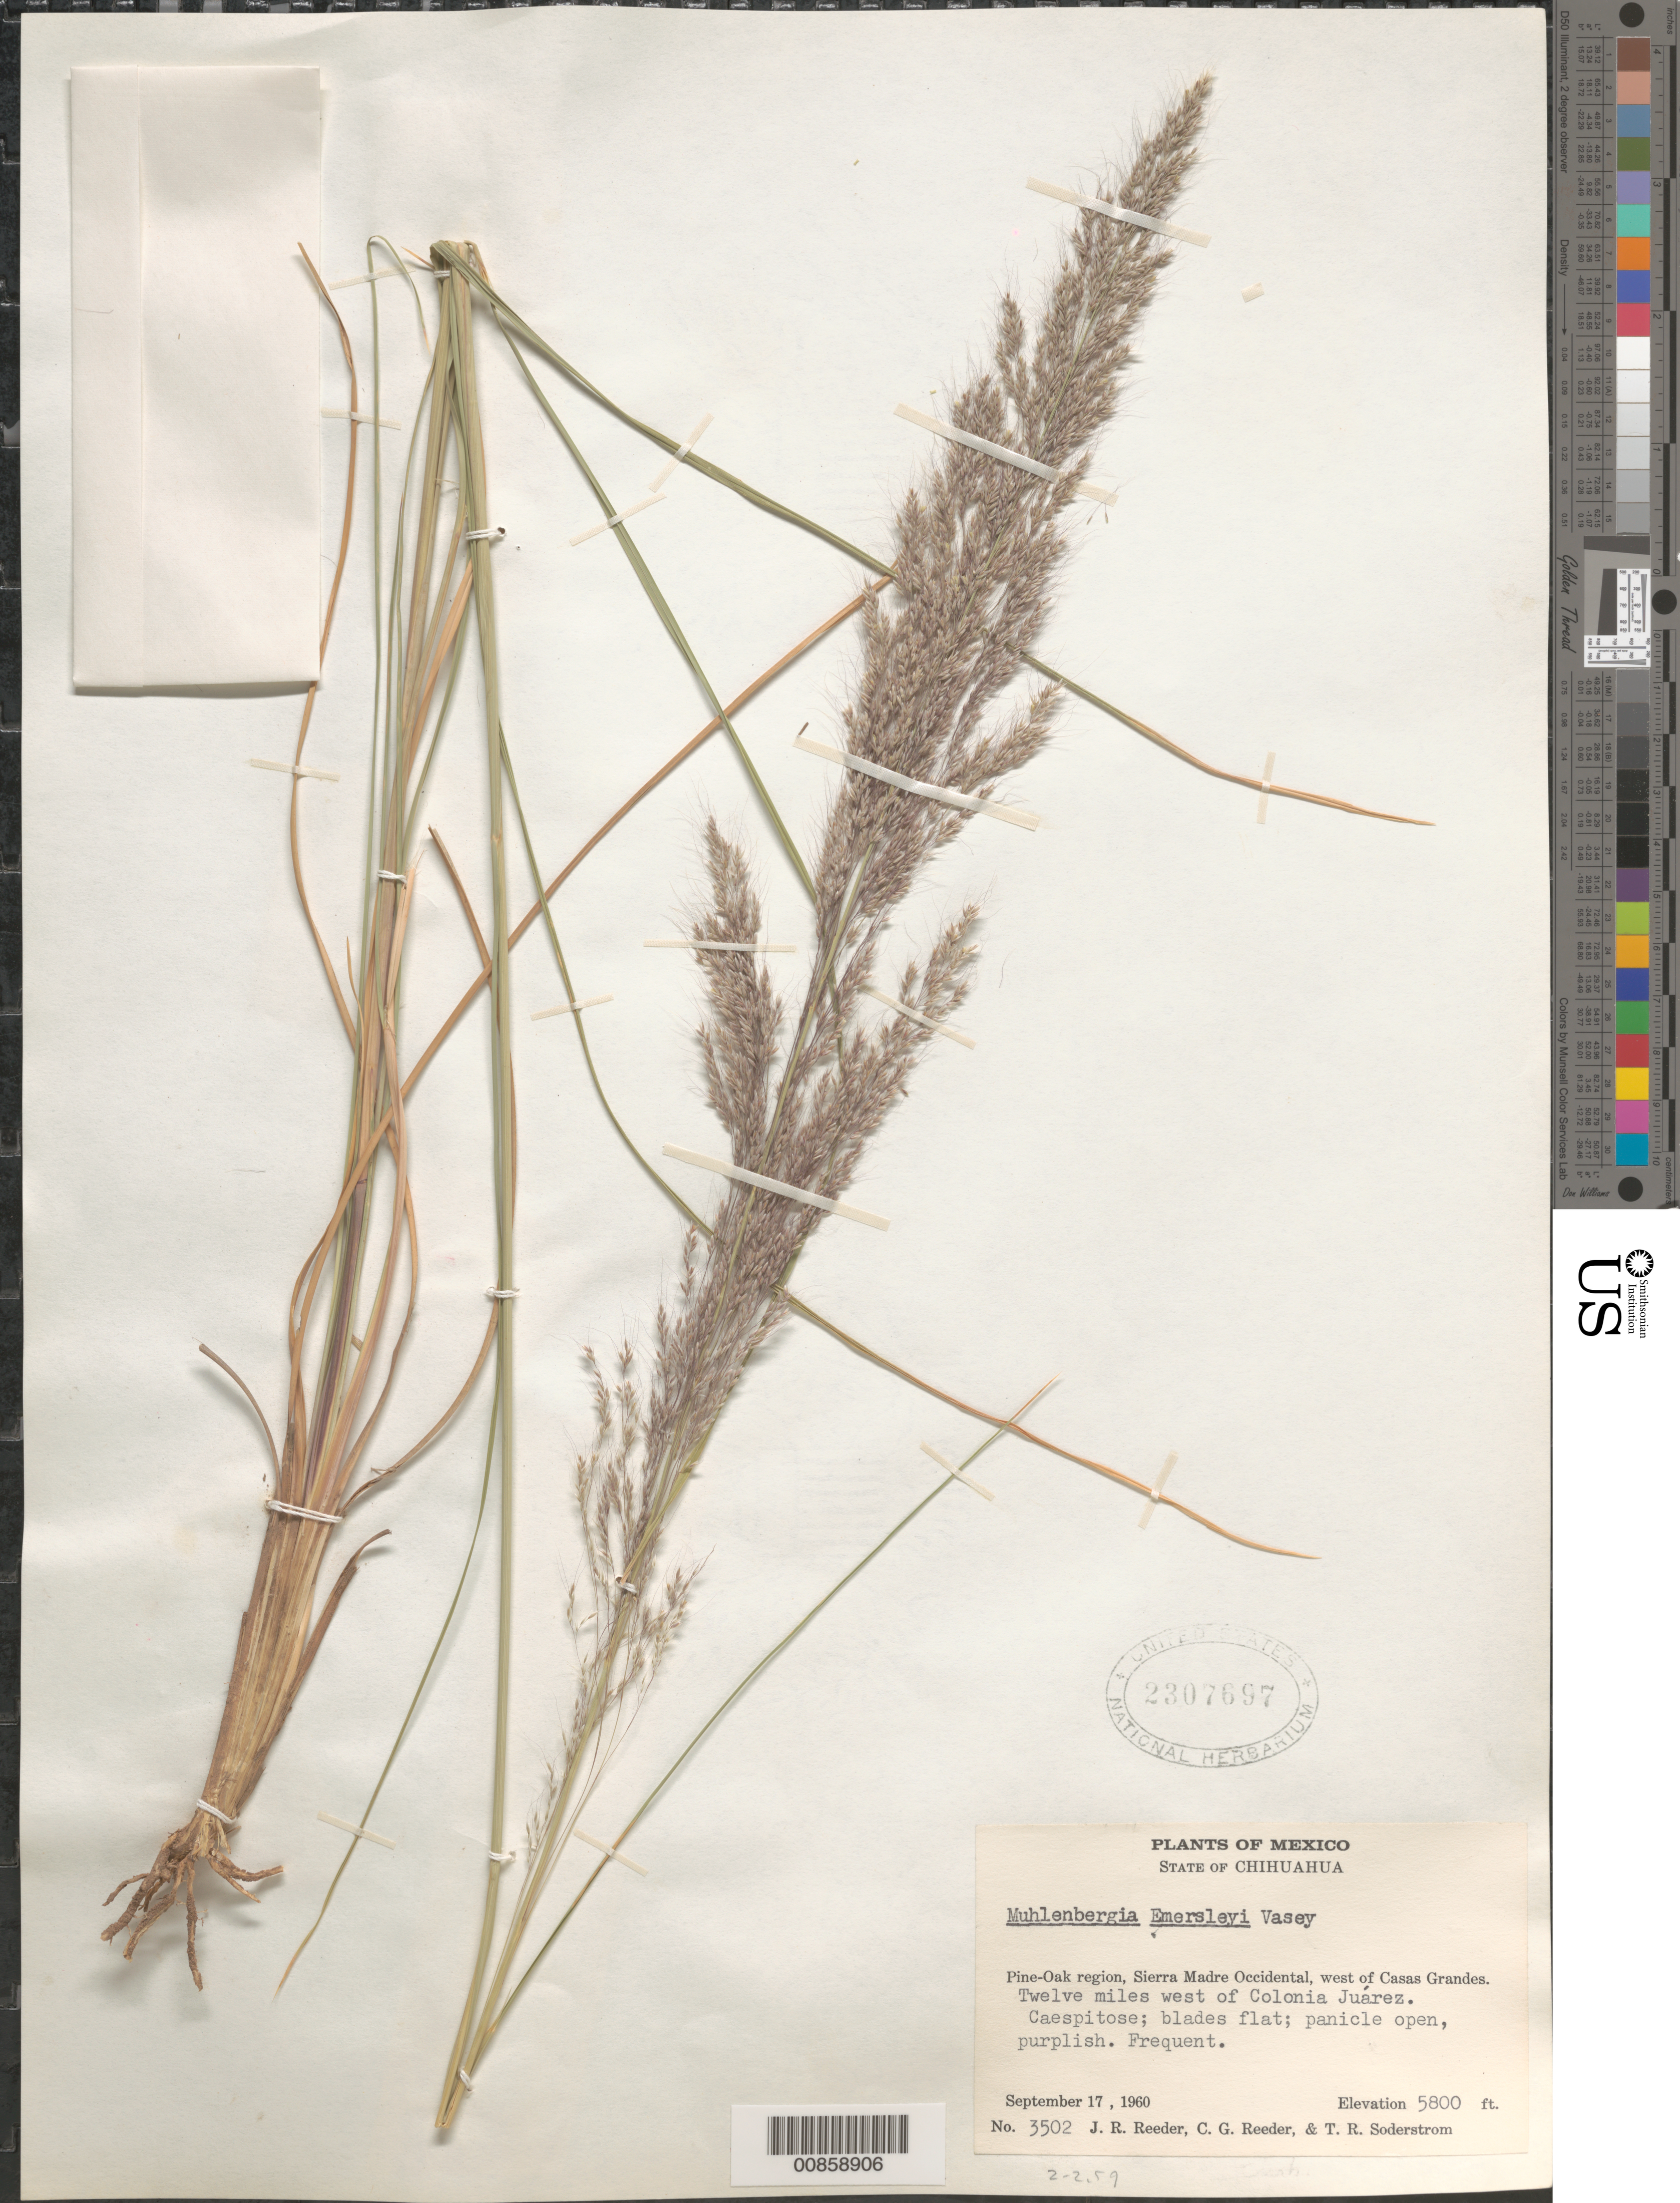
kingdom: Plantae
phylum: Tracheophyta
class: Liliopsida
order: Poales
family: Poaceae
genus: Muhlenbergia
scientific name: Muhlenbergia emersleyi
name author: Vasey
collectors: J. R. Reeder, C. G. Reeder & T. R. Soderstrom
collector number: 3502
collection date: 1960-09-17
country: Mexico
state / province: Chihuahua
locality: Pine-Oak region, Sierra Madre Occidental, west of Casas Grandes. Twelve miles west of Colonia Juárez.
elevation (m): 1768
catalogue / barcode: US 2307697